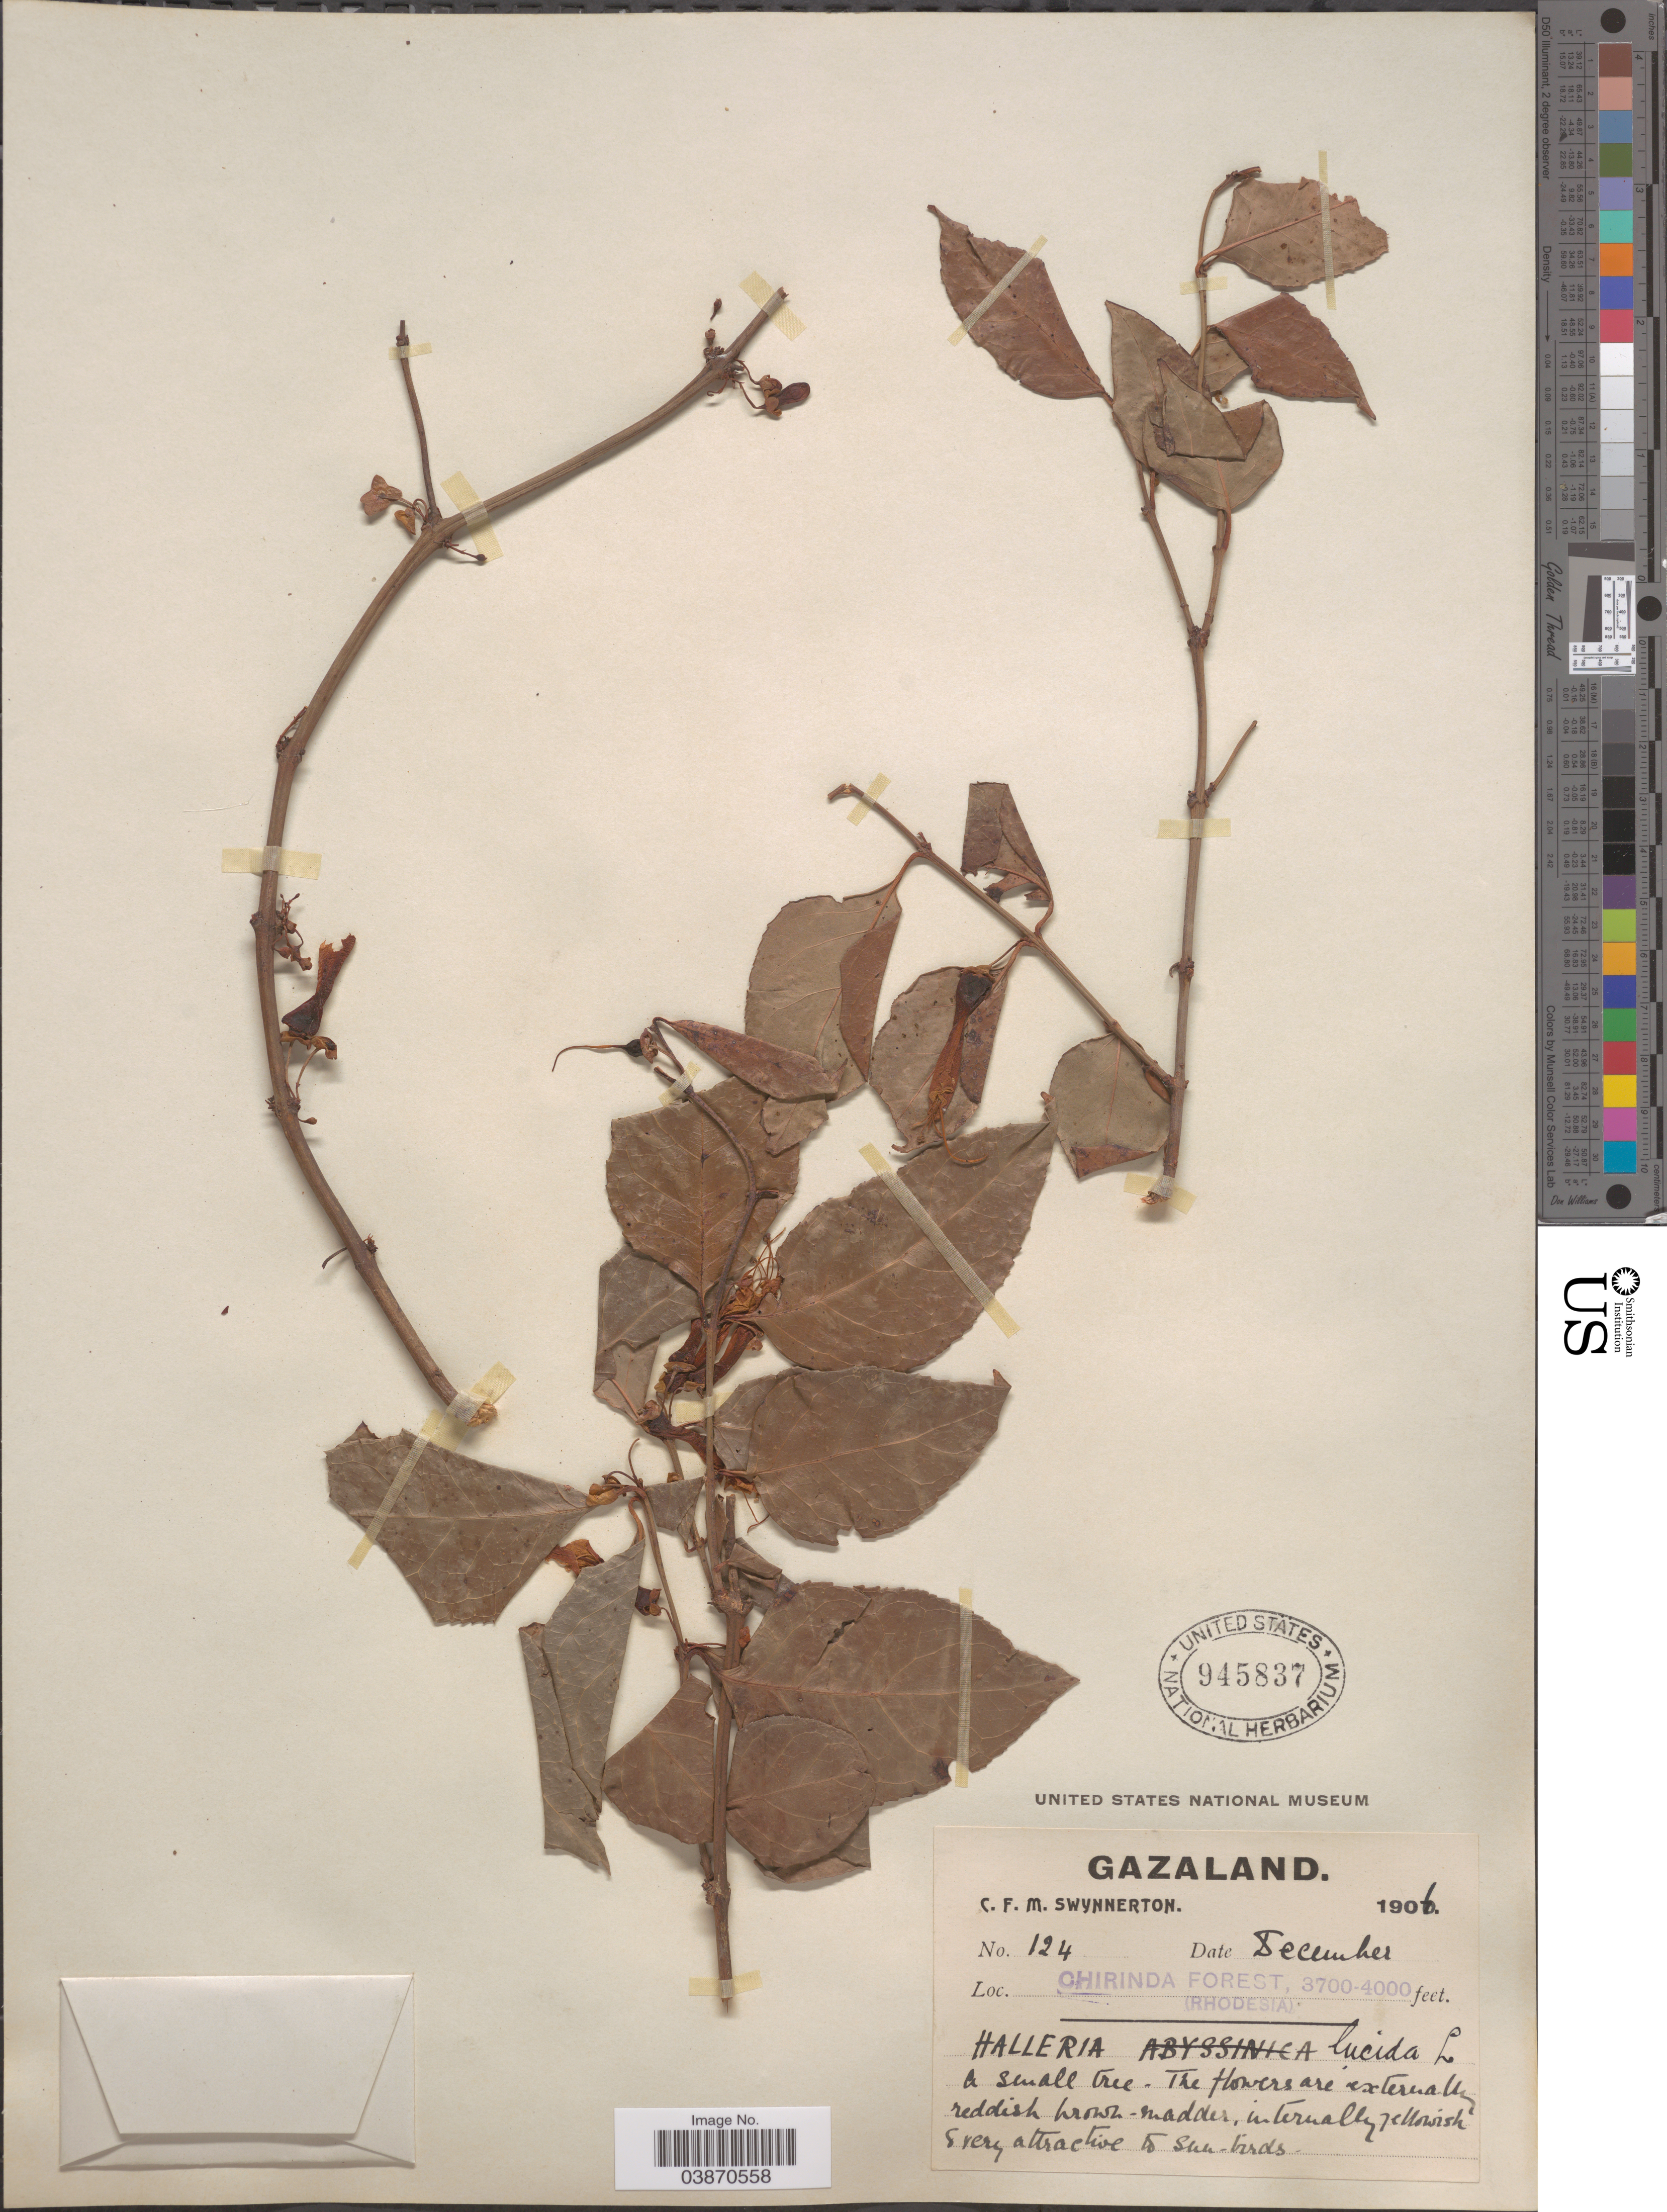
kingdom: Plantae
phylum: Tracheophyta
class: Magnoliopsida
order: Lamiales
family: Stilbaceae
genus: Halleria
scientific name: Halleria lucida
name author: L.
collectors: C. Swynnerton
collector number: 124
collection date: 1906-12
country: Mozambique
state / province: Gaza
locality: Gazaland. Chirinda Forest (Rhodesia).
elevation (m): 1128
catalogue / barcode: US 945837